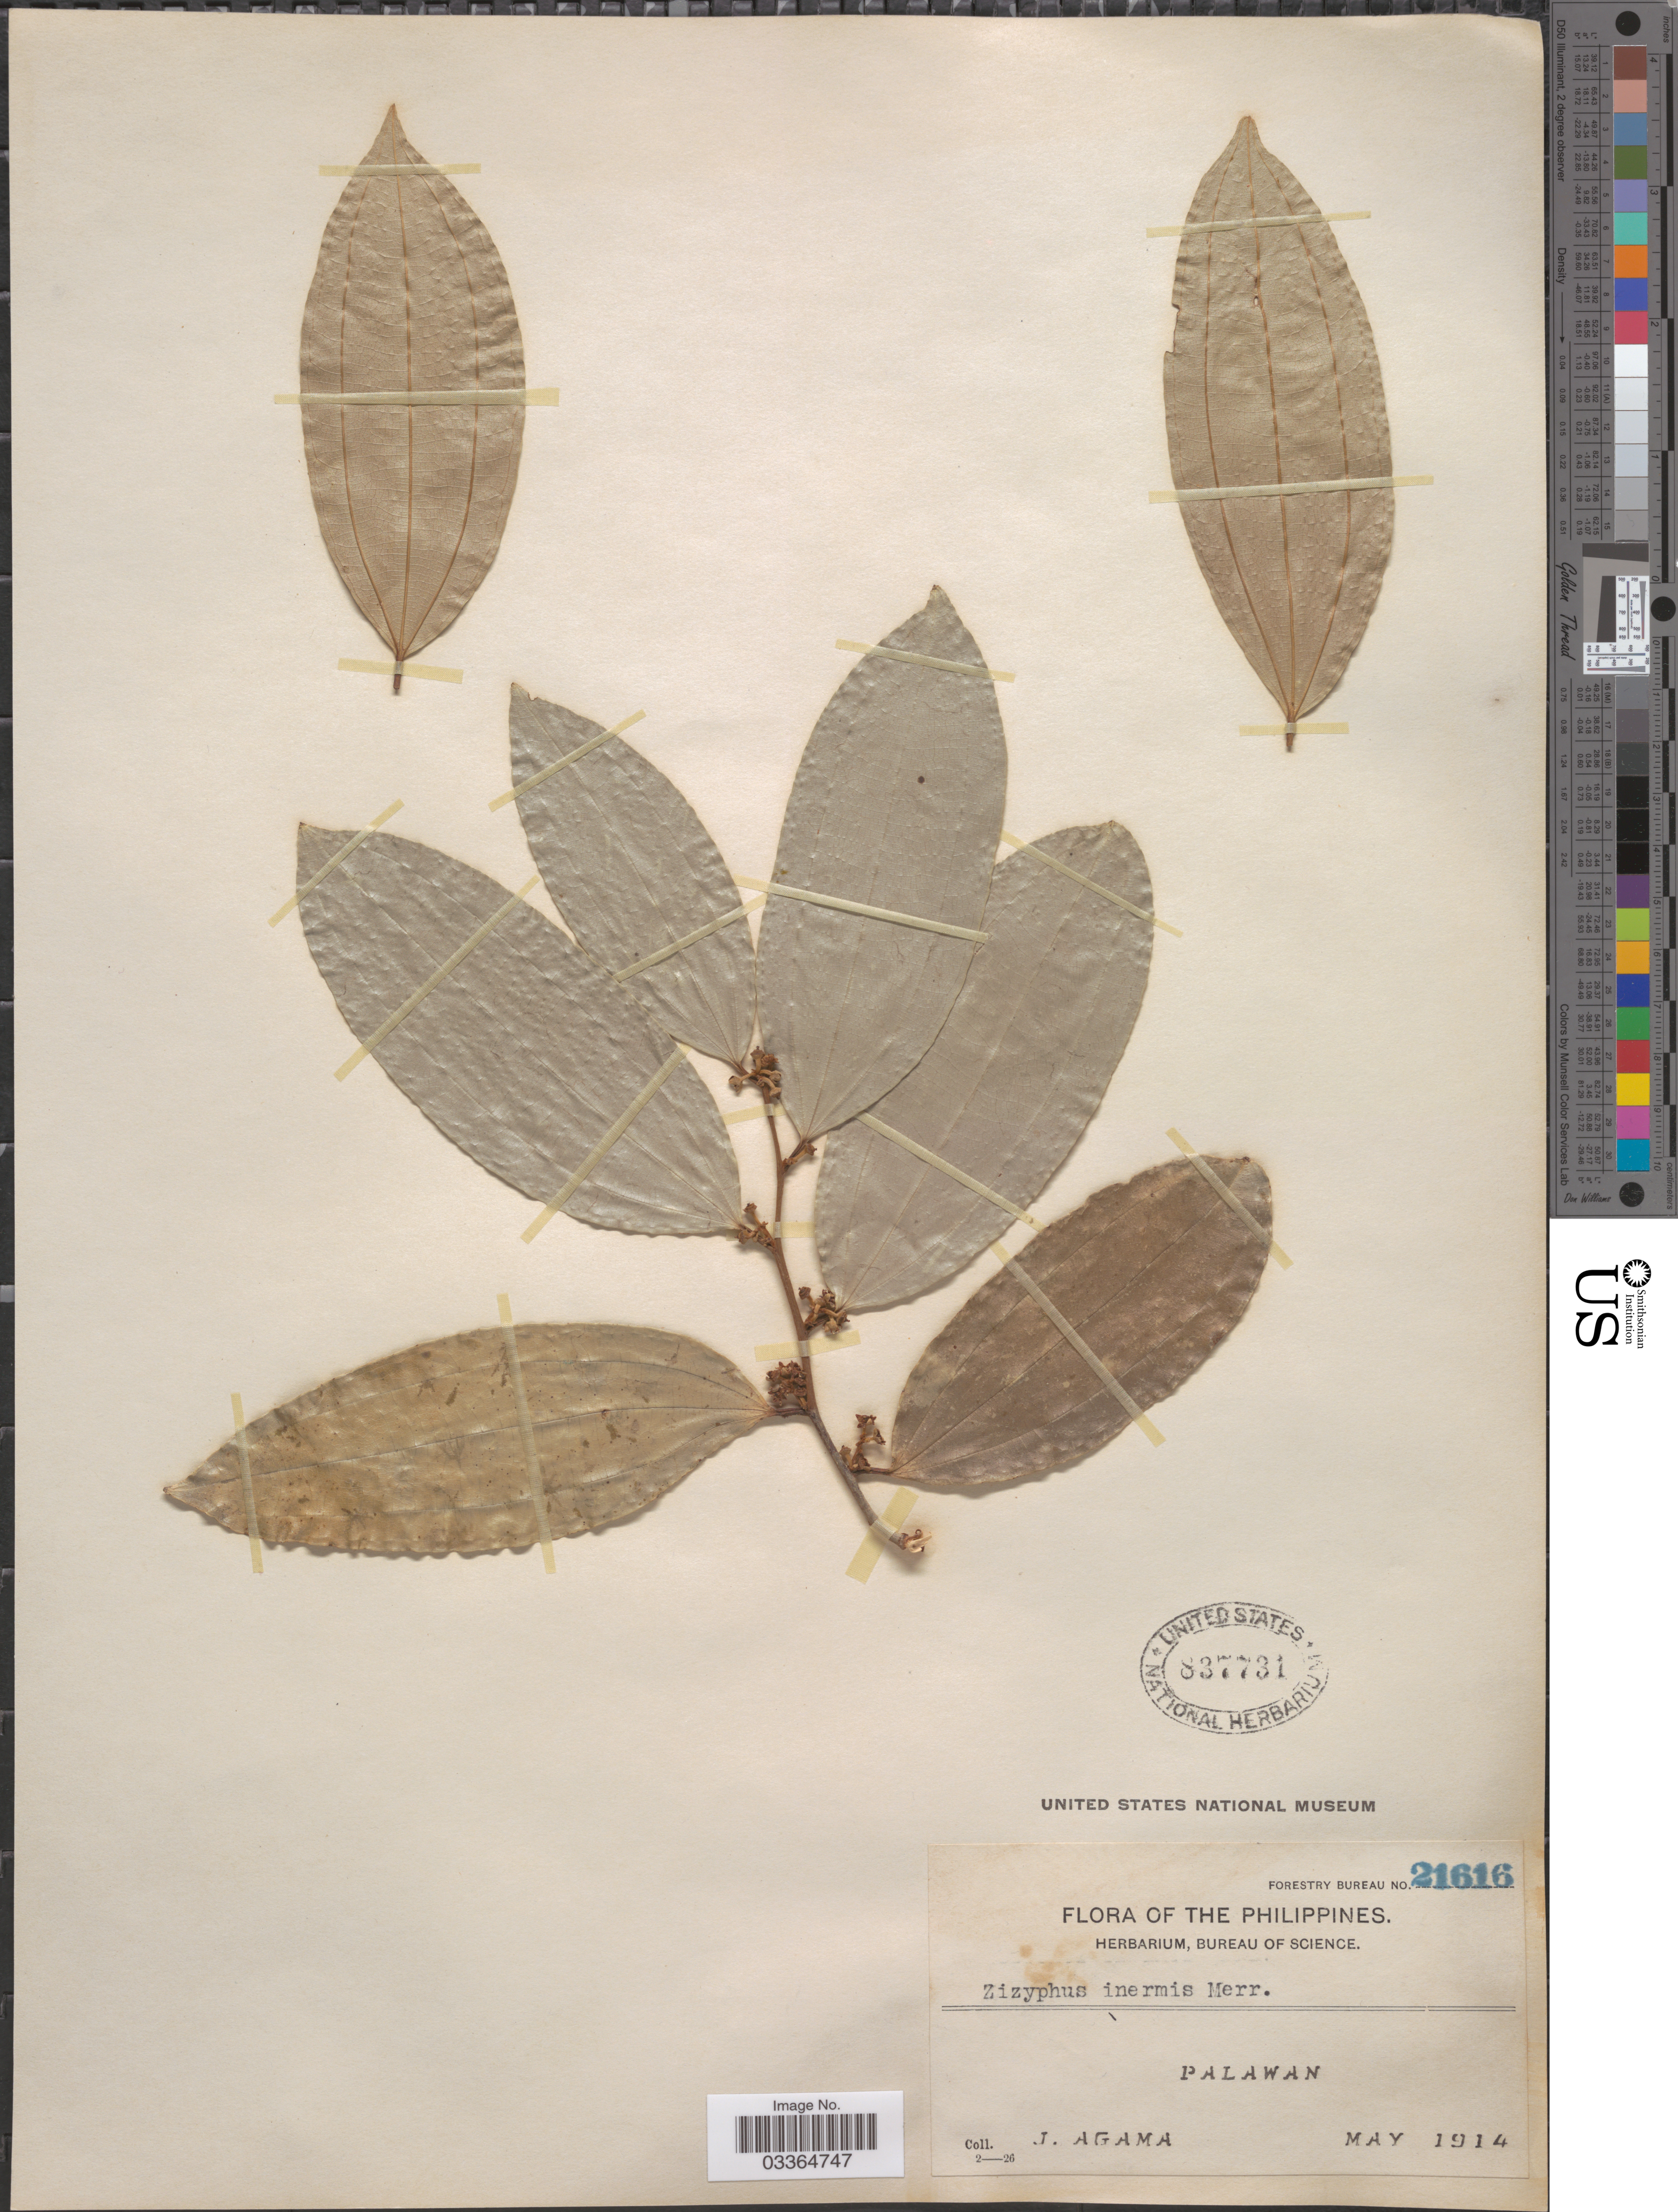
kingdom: Plantae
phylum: Tracheophyta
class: Magnoliopsida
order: Rosales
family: Rhamnaceae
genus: Ziziphus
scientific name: Ziziphus inermis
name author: Merr.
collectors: J. Agama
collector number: Forestry Bureau 21616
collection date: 1914-05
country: Philippines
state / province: Mimaropa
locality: Palawan.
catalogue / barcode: US 837731